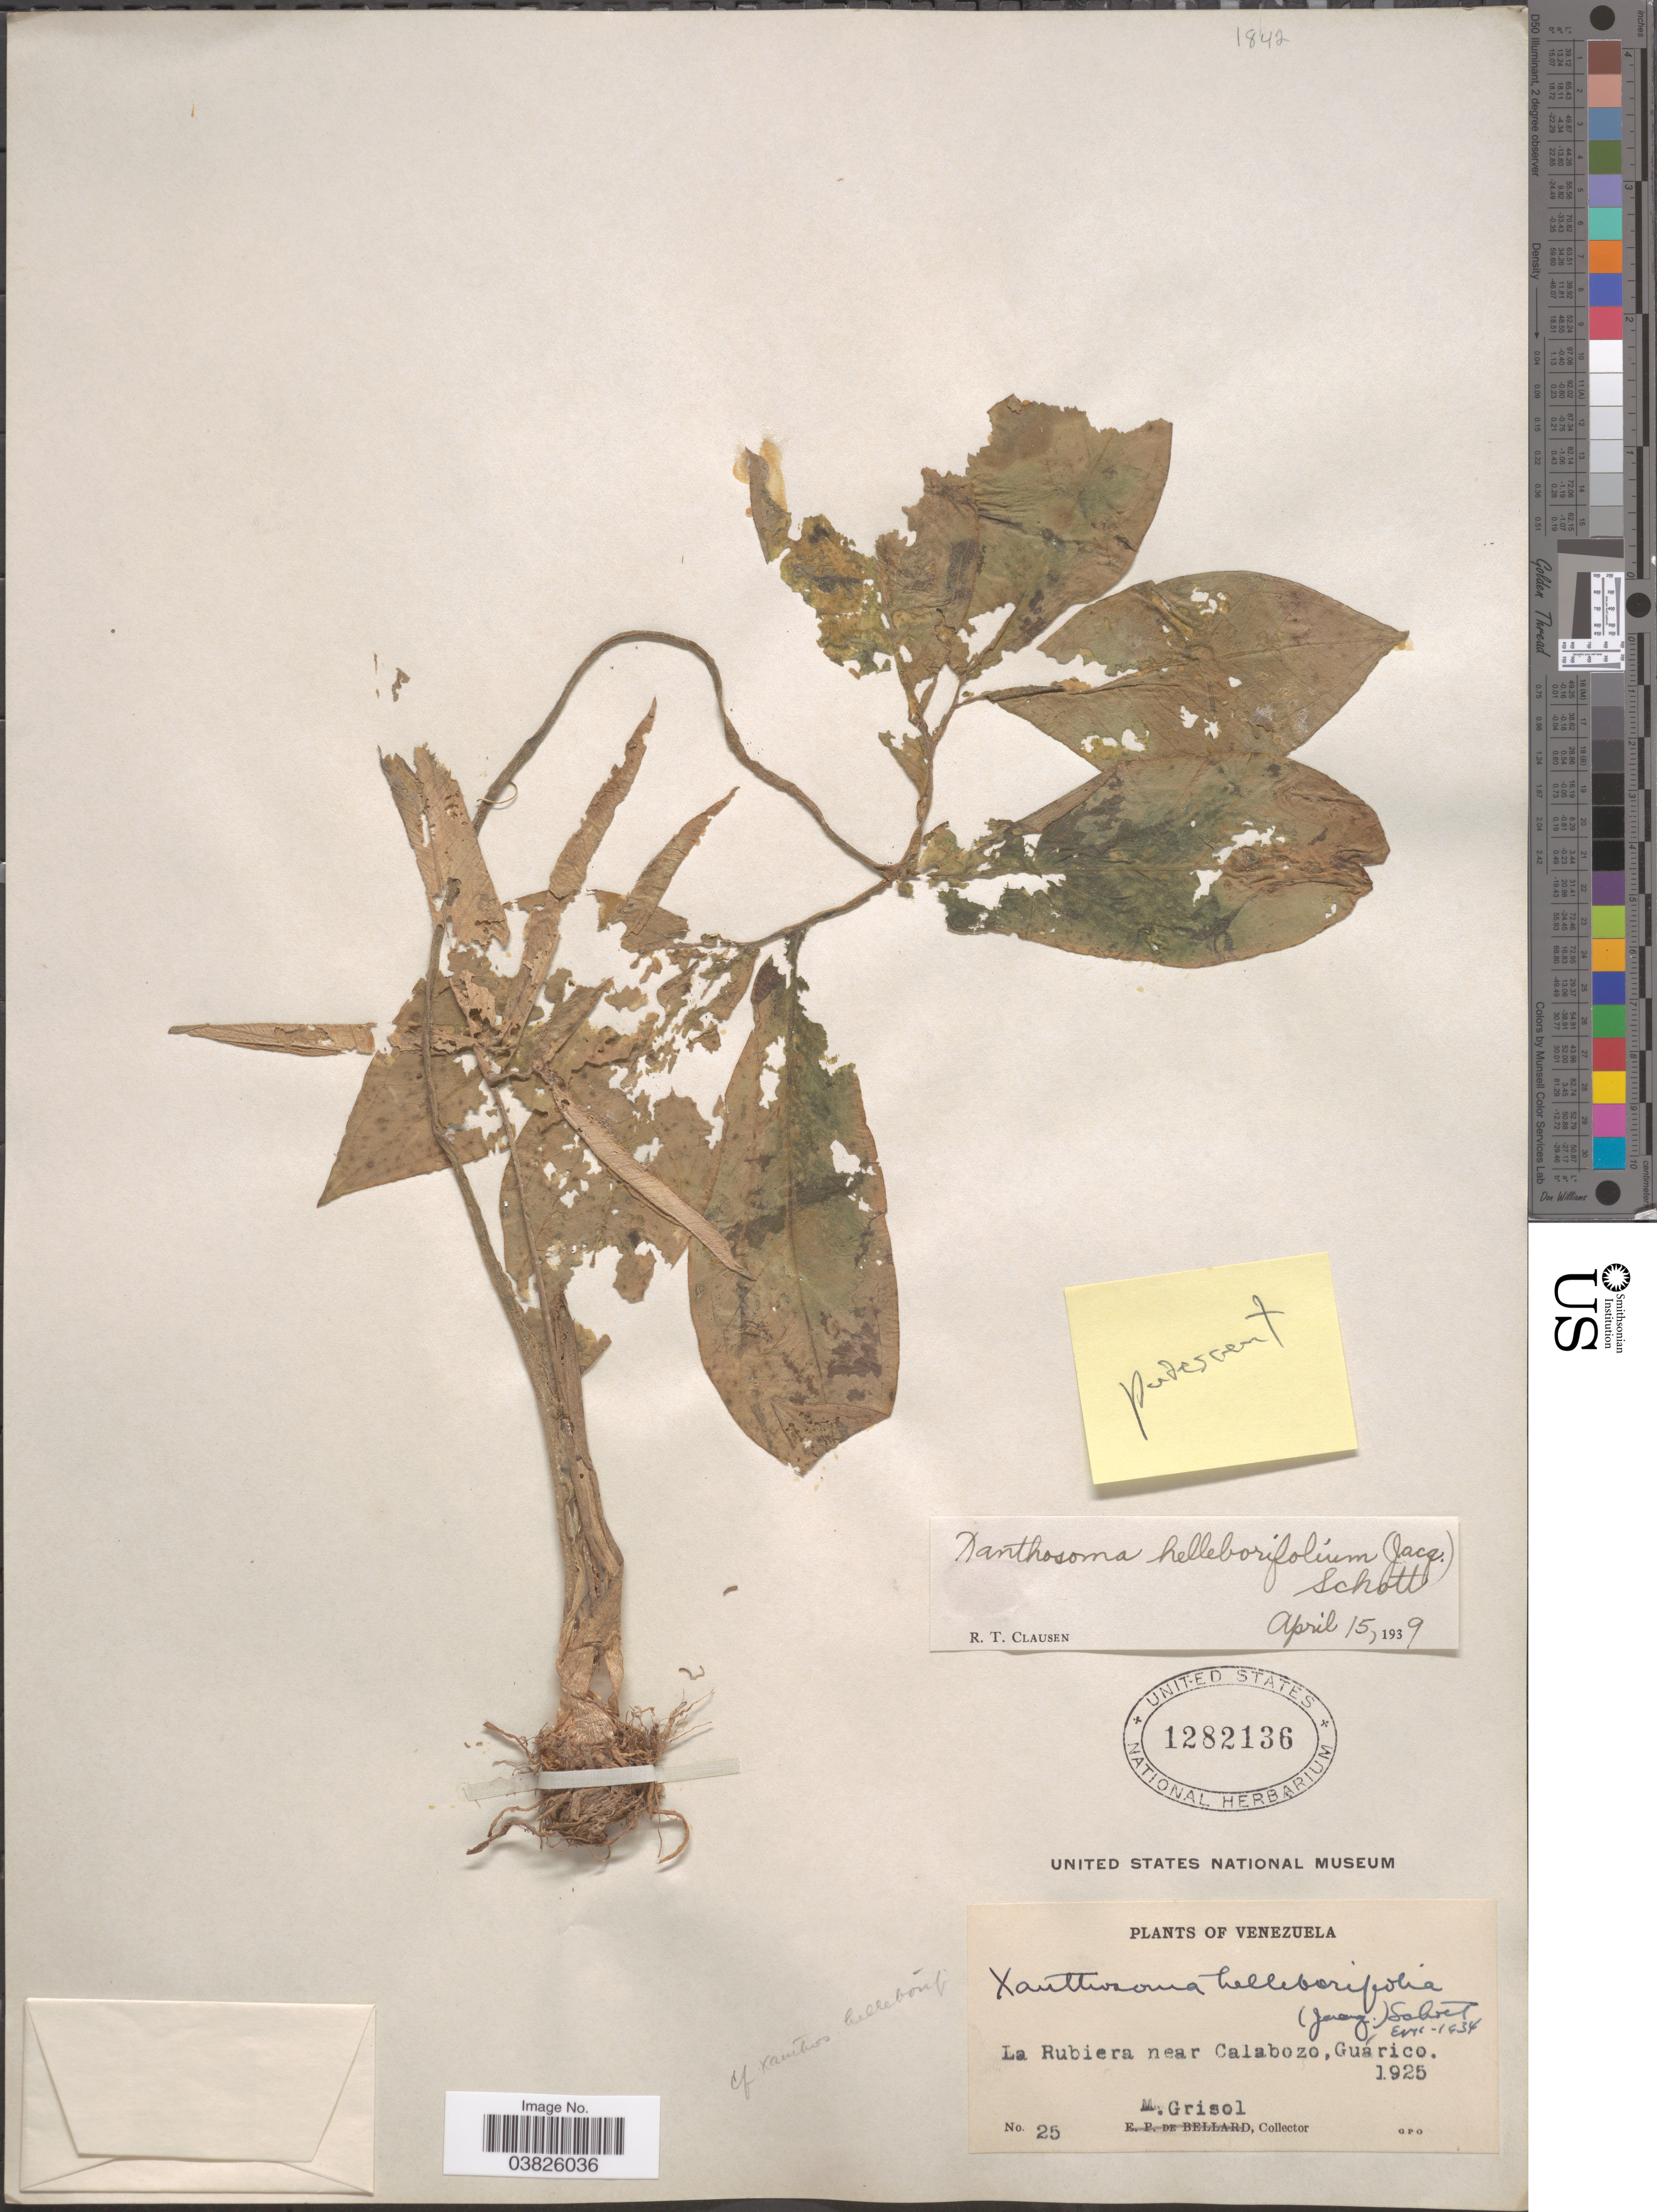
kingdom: Plantae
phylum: Tracheophyta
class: Liliopsida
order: Alismatales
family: Araceae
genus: Xanthosoma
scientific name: Xanthosoma helleborifolium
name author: (Jacq.) Schott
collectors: M. Grisol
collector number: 25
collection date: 1925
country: Venezuela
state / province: Guarico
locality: La Rubiera near Calabozo.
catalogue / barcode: US 1282136